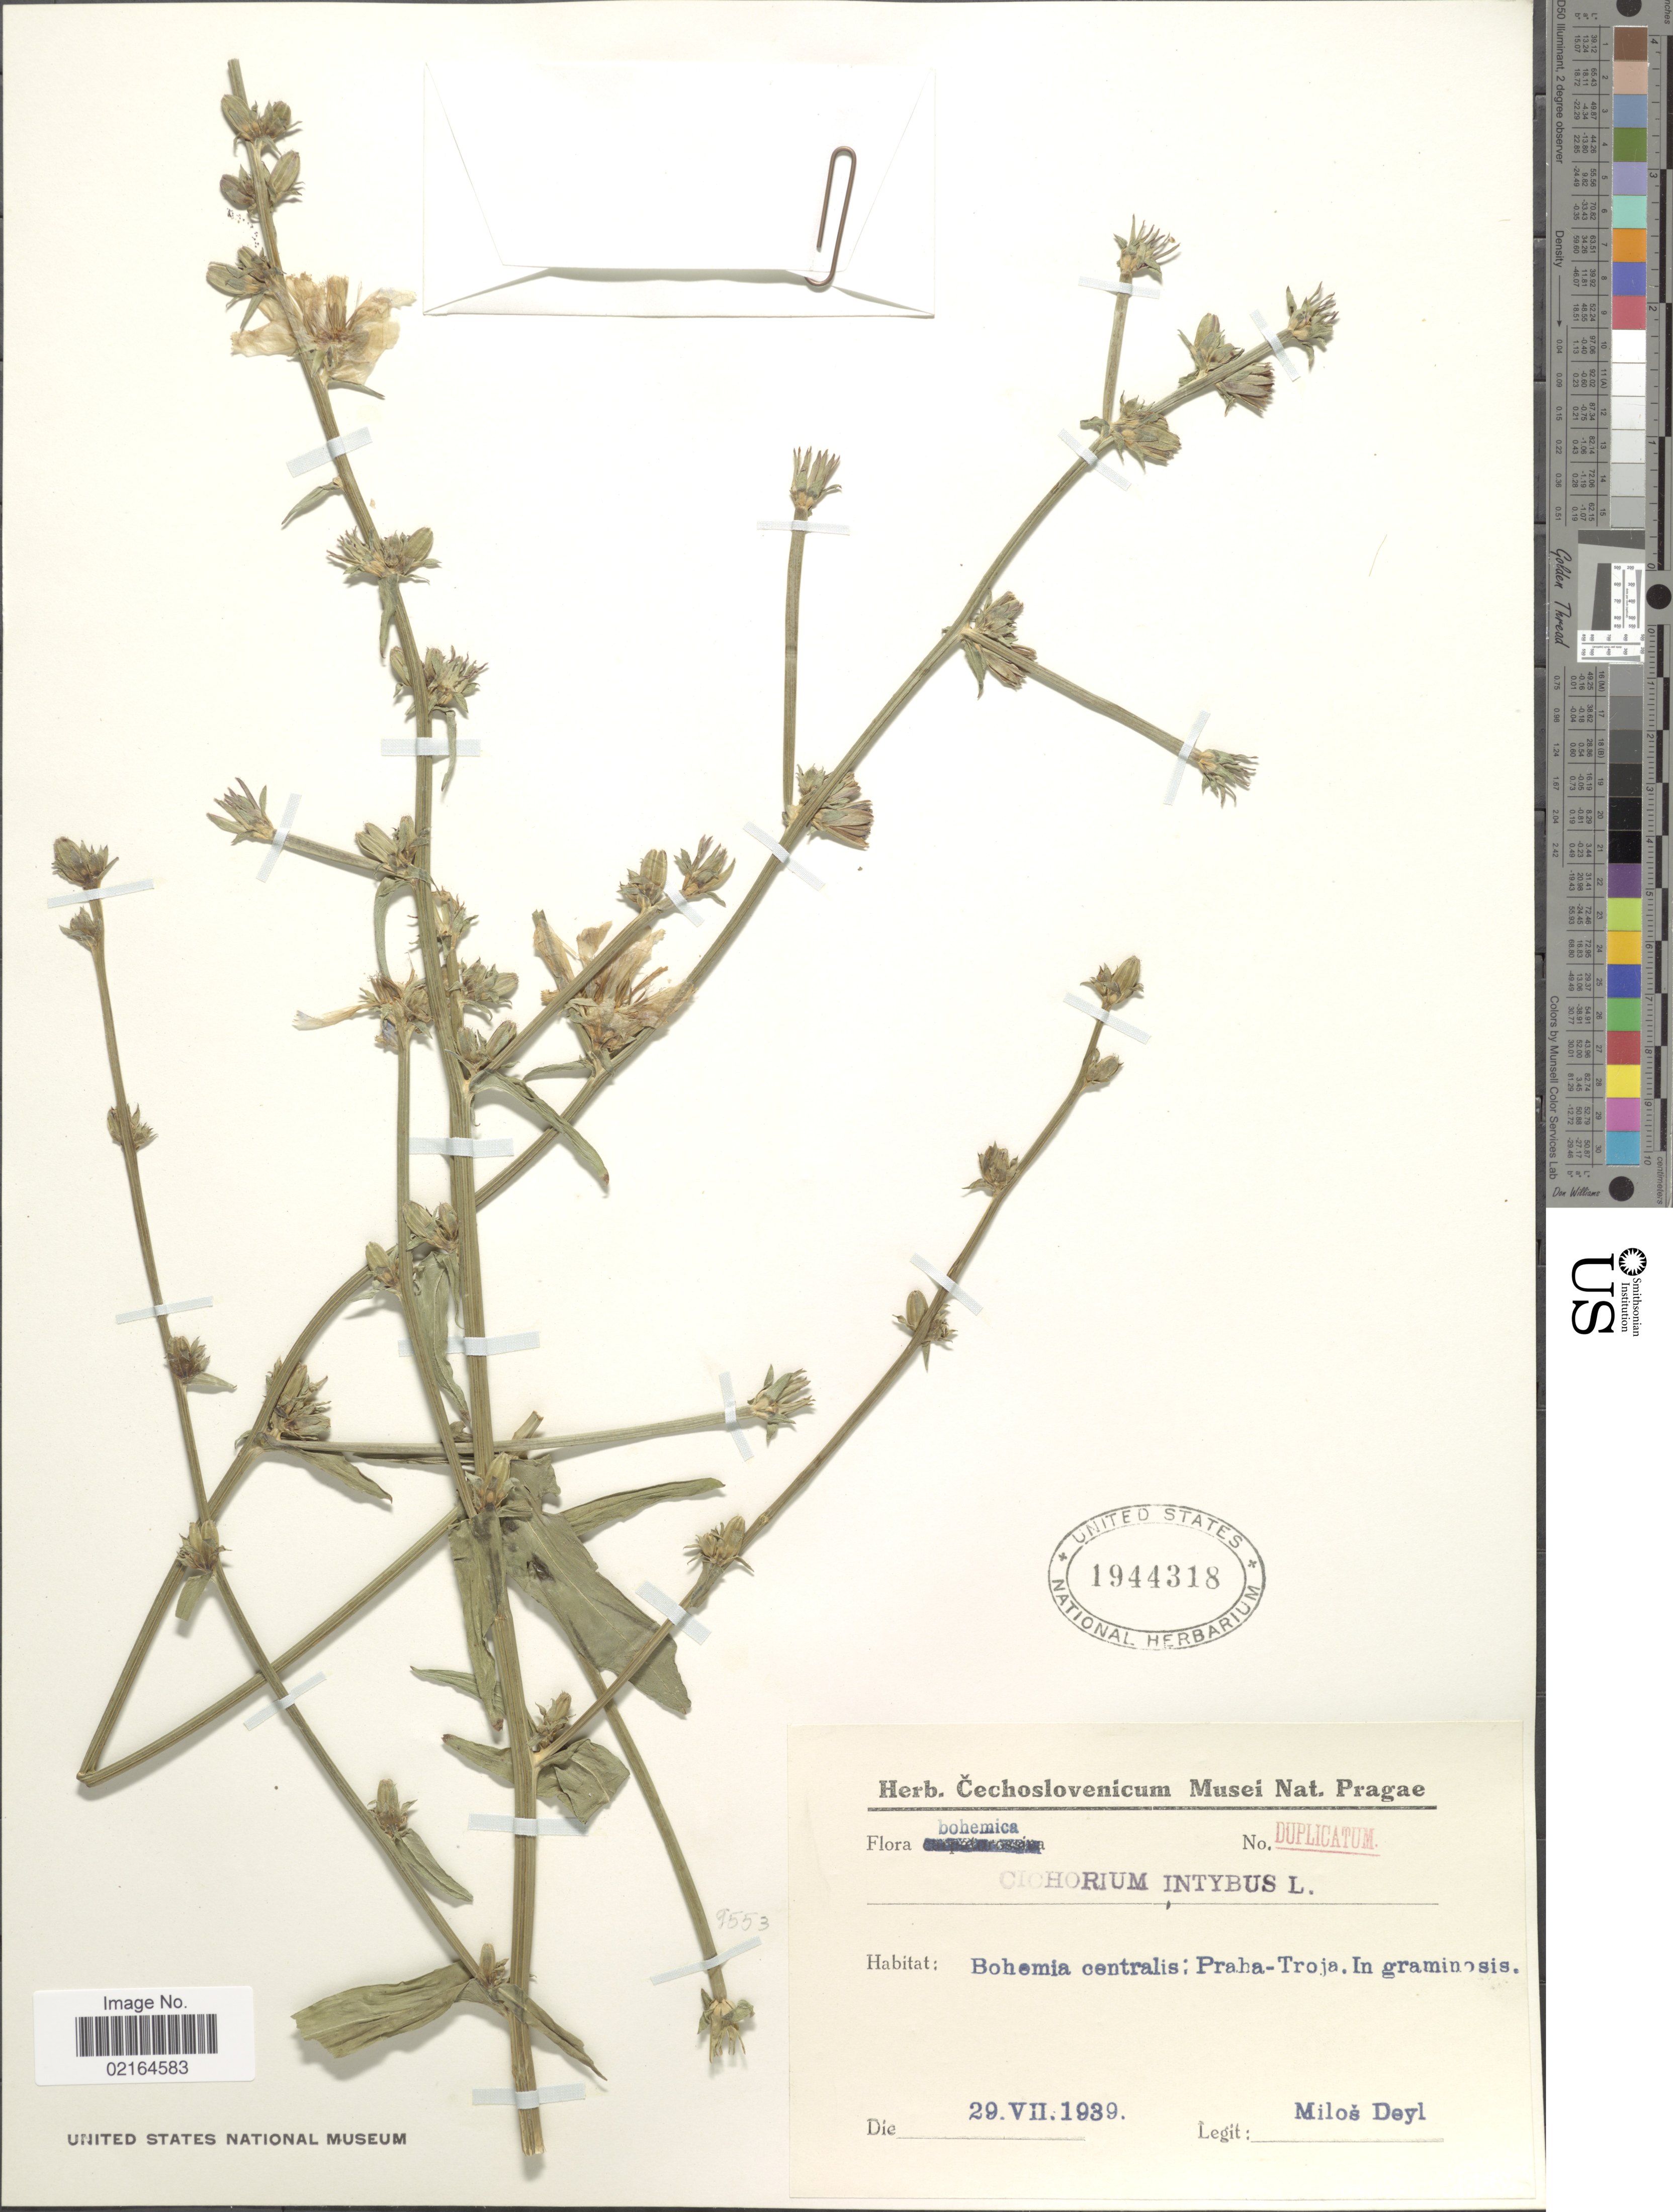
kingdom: Plantae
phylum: Tracheophyta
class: Magnoliopsida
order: Asterales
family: Asteraceae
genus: Cichorium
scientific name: Cichorium intybus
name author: L.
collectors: M. Deyl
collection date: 1939-07-29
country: Czechia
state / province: Central Bohemian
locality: Bohemia centralis: Praha-Troja, In graminosis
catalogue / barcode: US 1944318